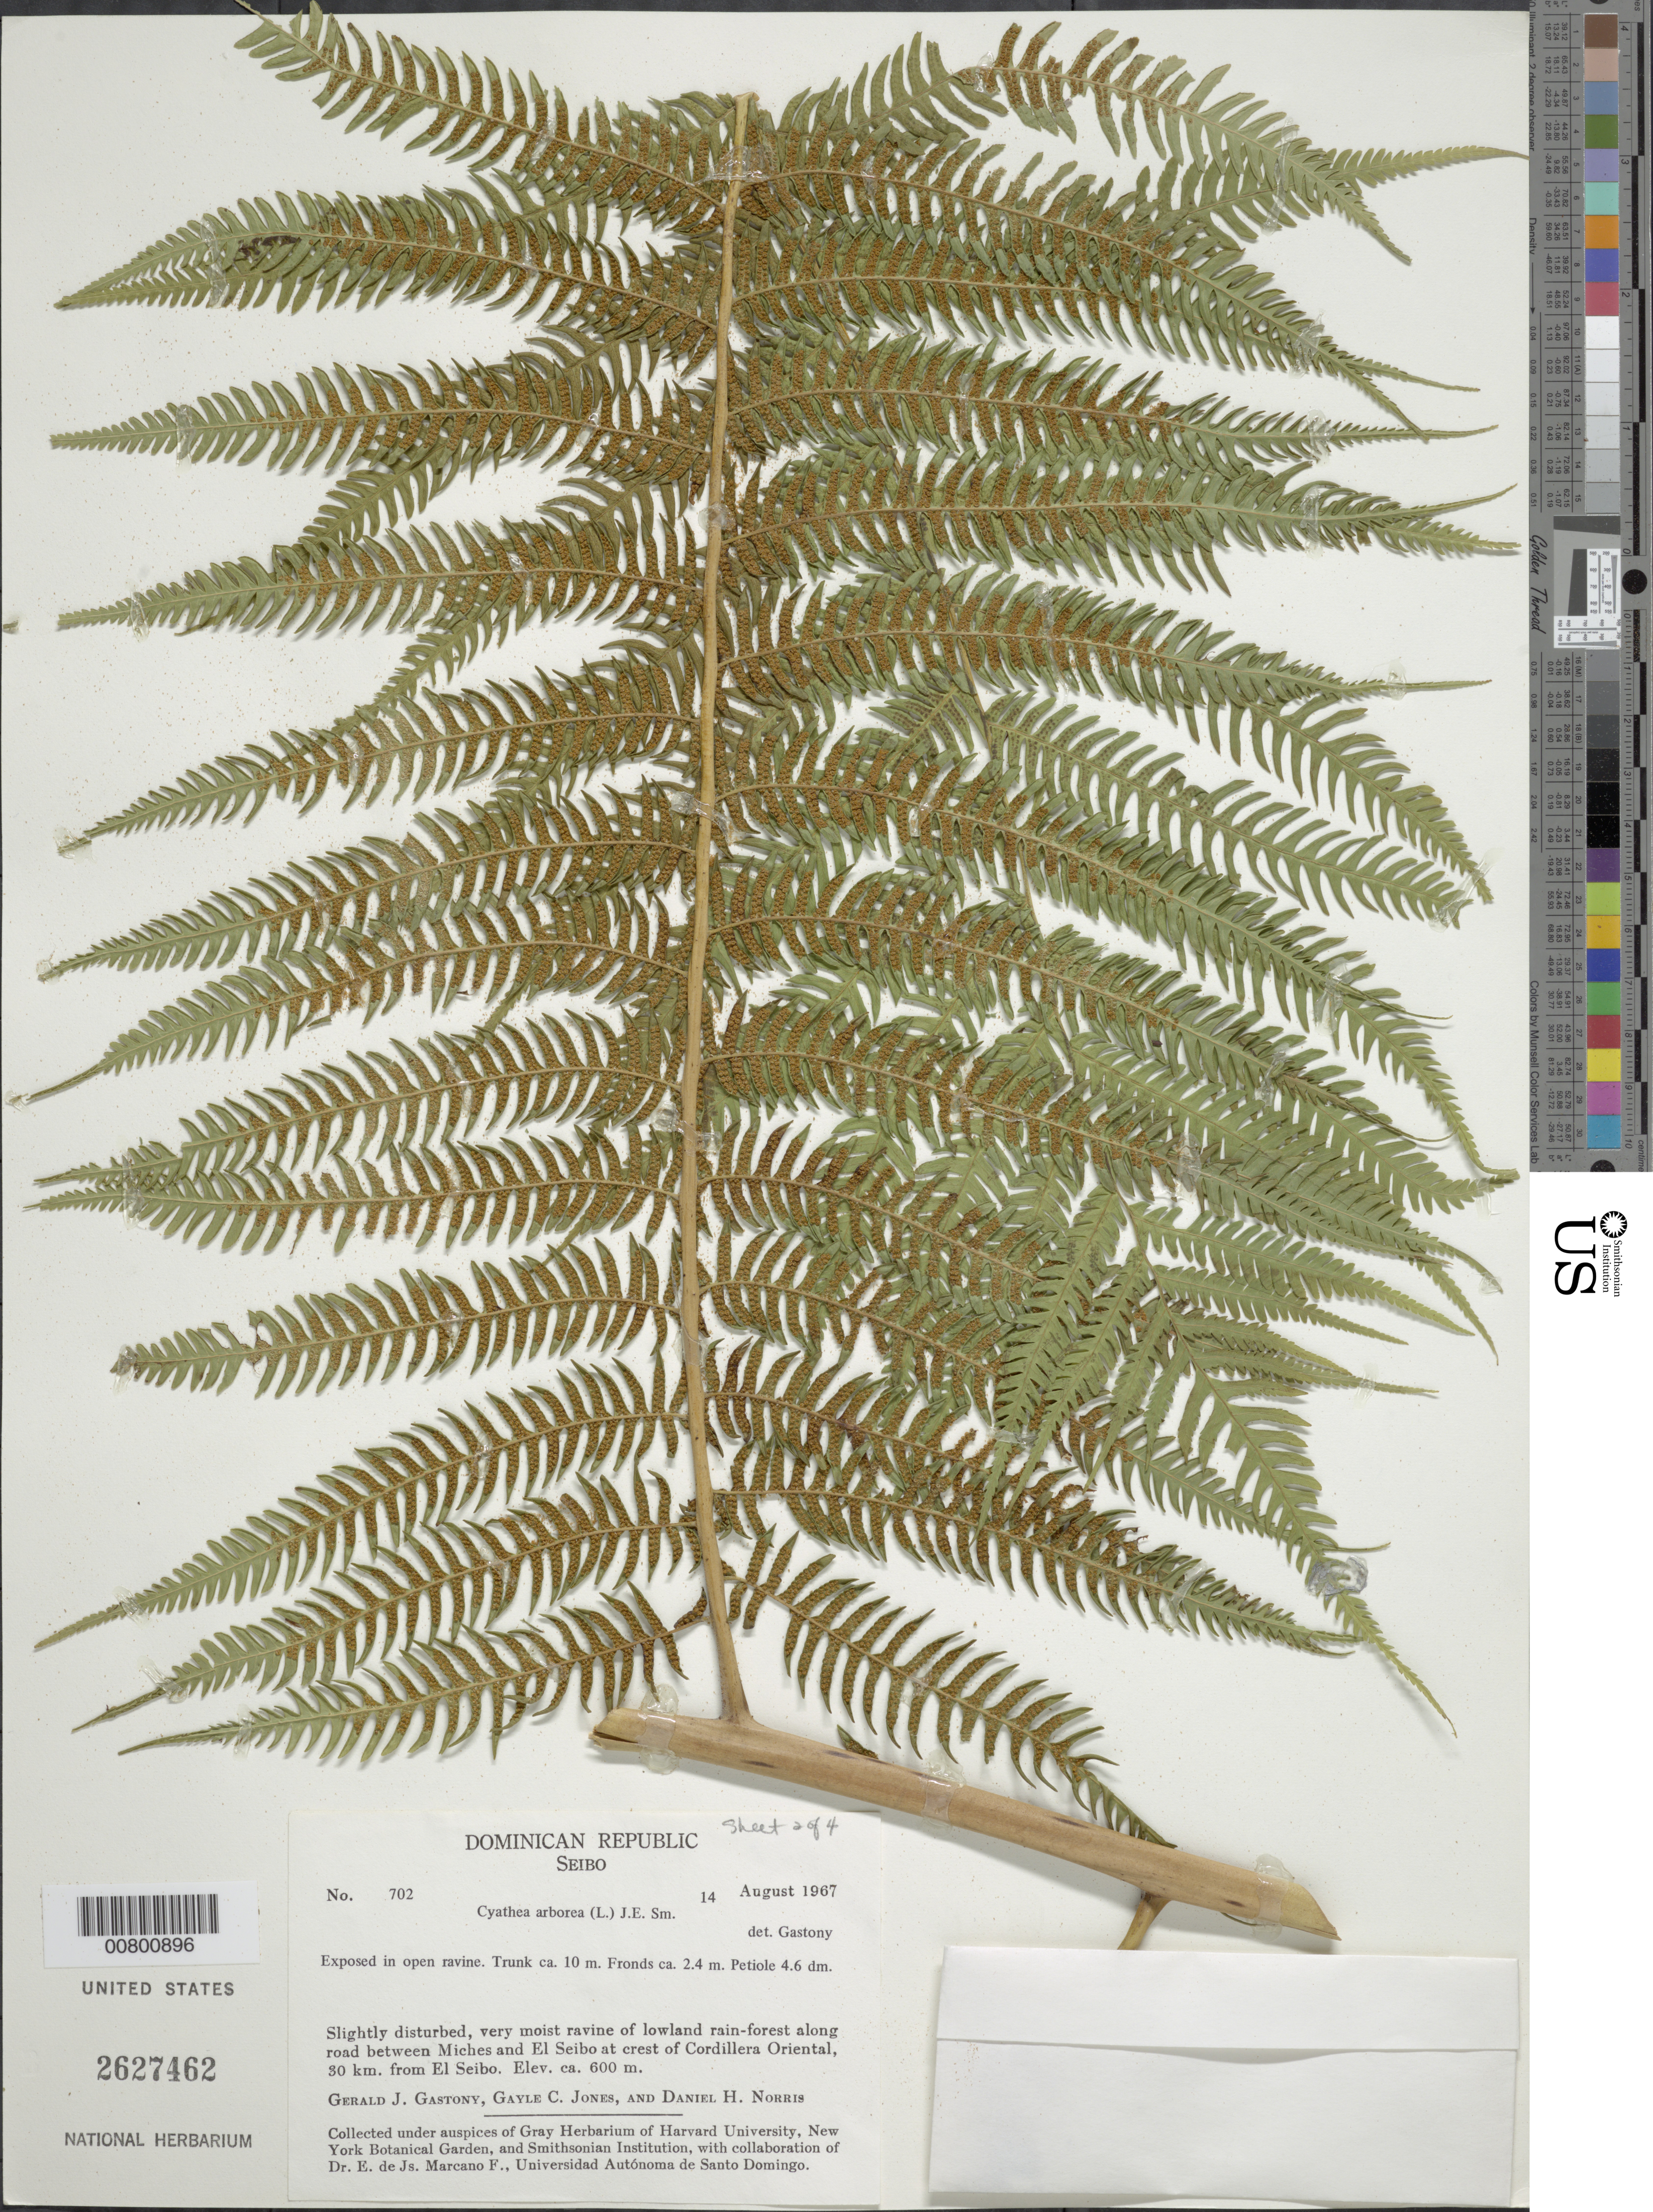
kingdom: Plantae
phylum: Tracheophyta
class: Polypodiopsida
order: Cyatheales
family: Cyatheaceae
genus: Cyathea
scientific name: Cyathea arborea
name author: (L.) Sm.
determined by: Gastony, Gerald J.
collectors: G. Gastony, G. C. Jones & D. H. Norris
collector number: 702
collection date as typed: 14 Aug 1967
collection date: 1967-08-14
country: Dominican Republic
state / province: El Seibo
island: Hispaniola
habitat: Slightly disturbed, very moist ravine of lowland rainforest along road; exposed in open ravine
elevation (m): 600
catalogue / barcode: US 2627462